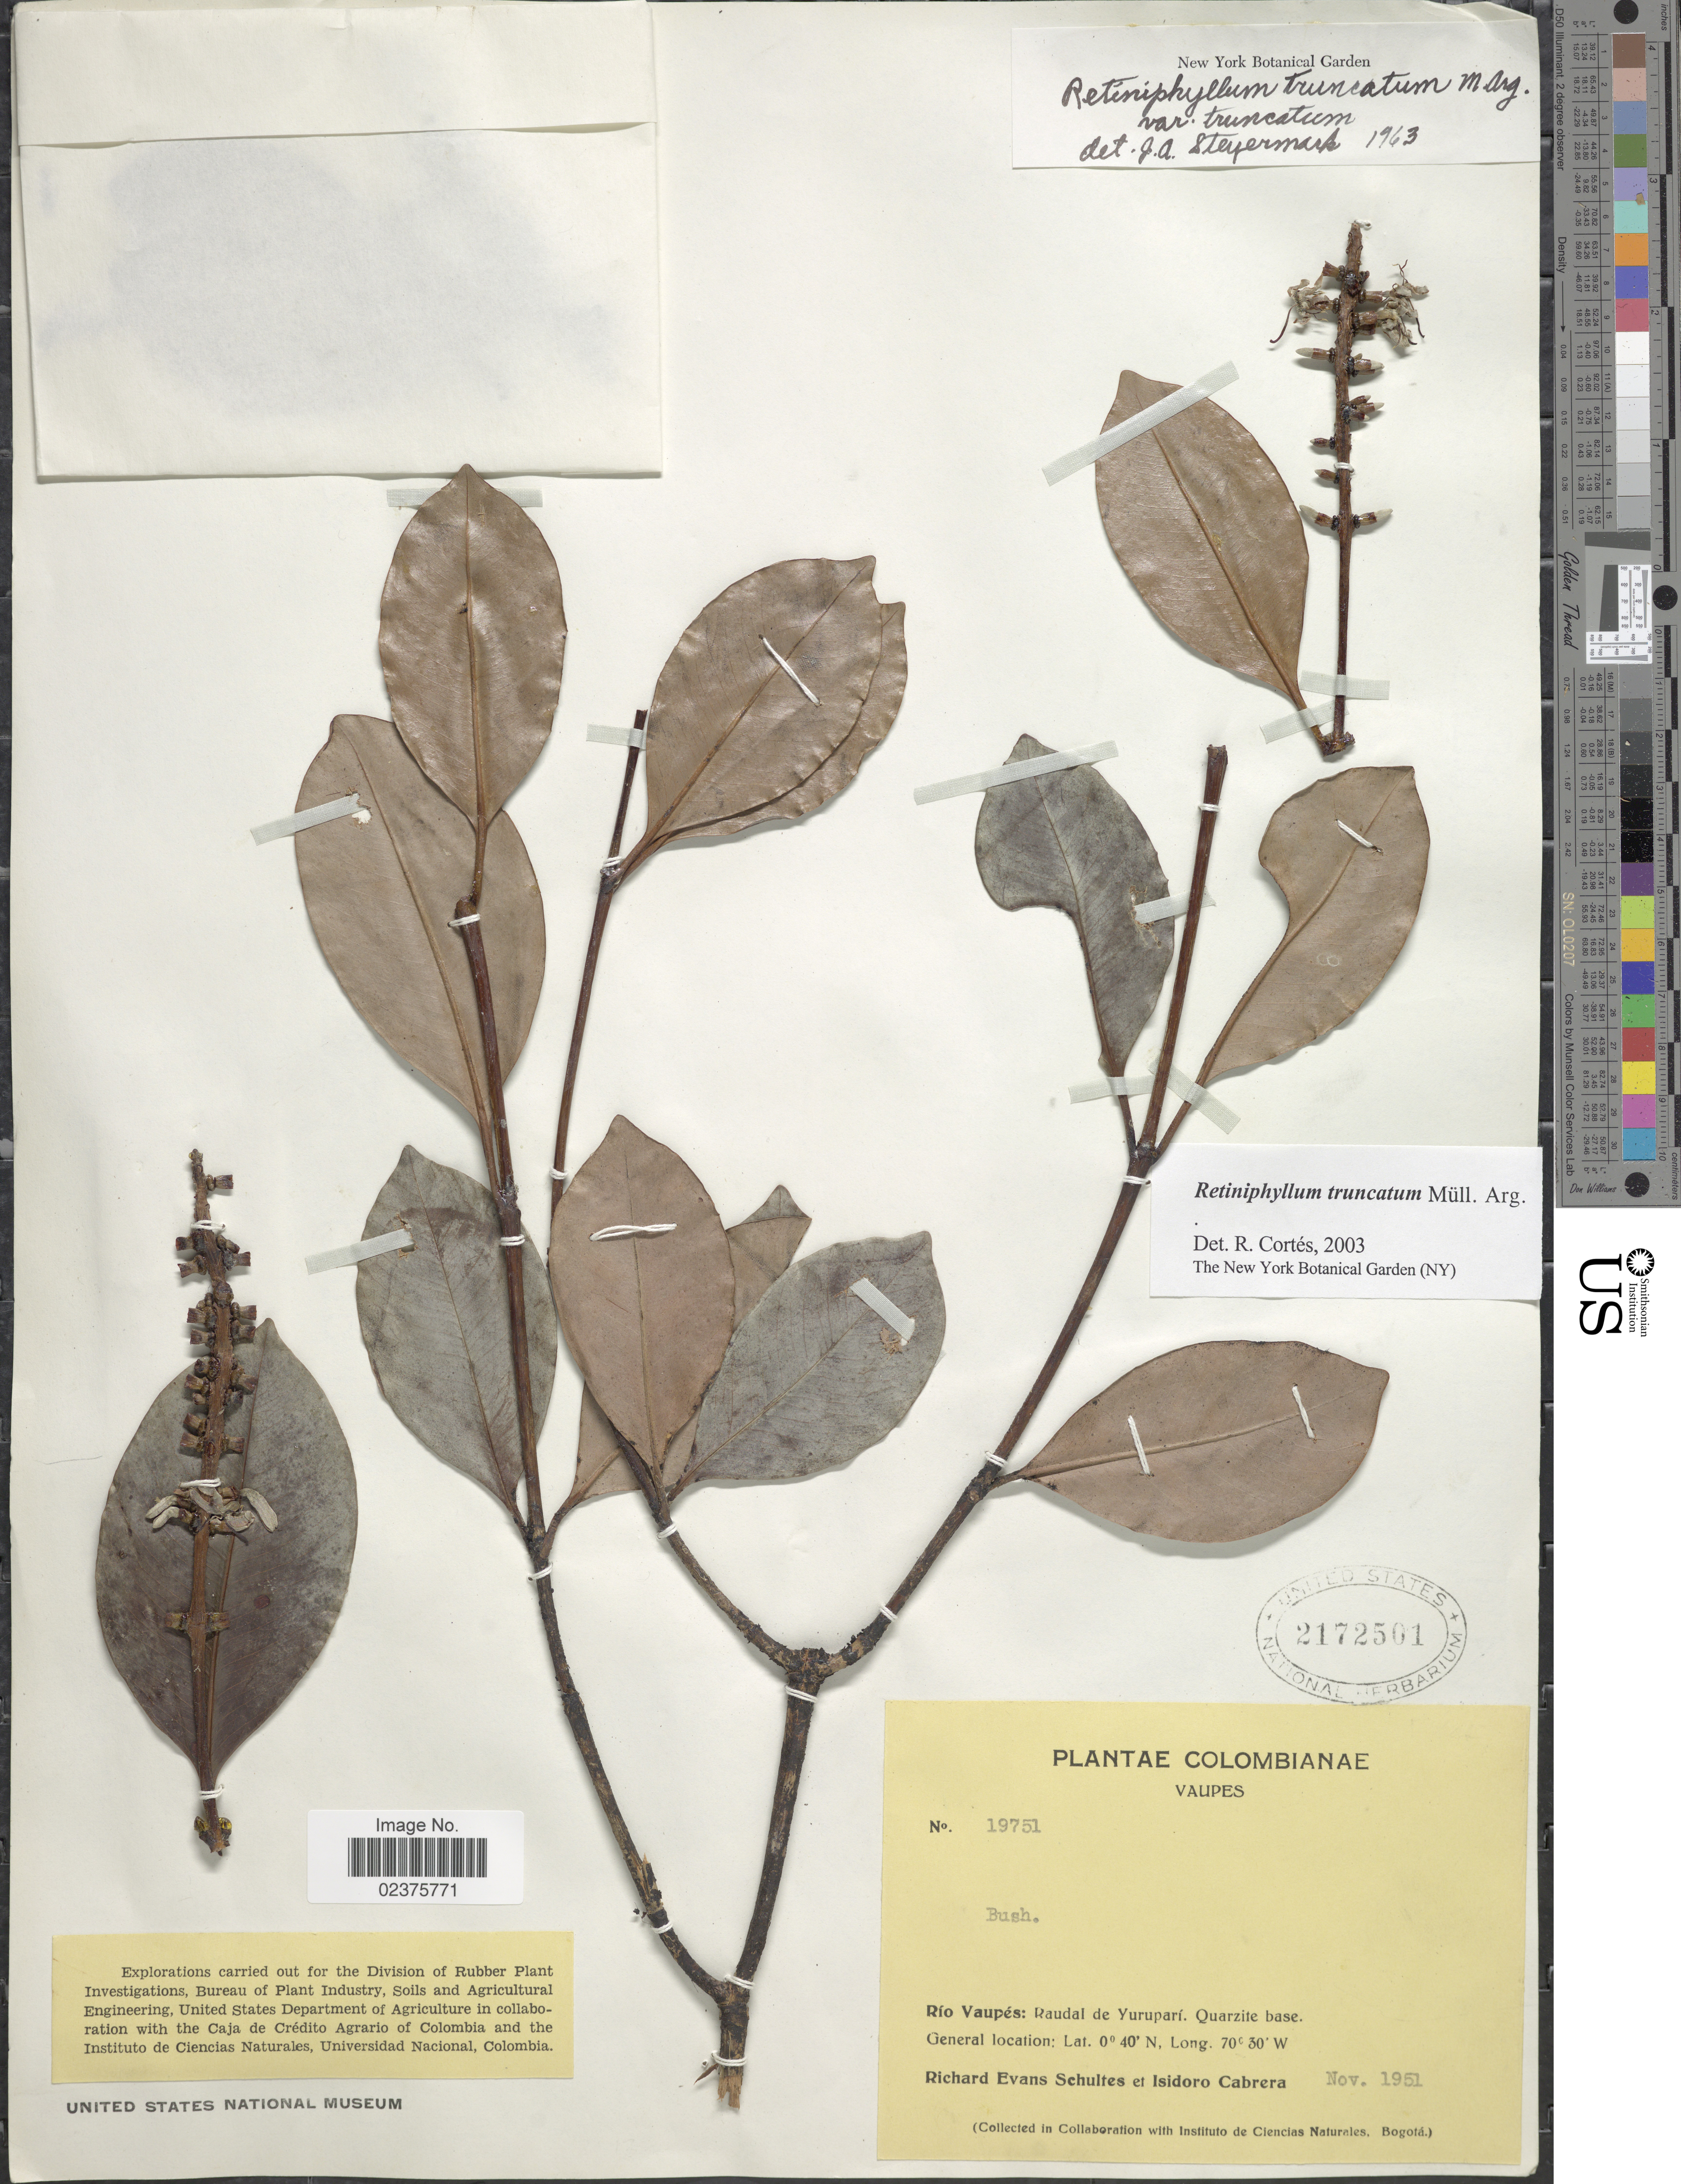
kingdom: Plantae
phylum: Tracheophyta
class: Magnoliopsida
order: Gentianales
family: Rubiaceae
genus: Retiniphyllum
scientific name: Retiniphyllum truncatum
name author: Müll. Arg.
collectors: R. E. Schultes & I. Cabrera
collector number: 19751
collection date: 1951-11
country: Colombia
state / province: Vaupés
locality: Rio Vaupes: Raudal de Yurupari, Quartzite base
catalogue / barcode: US 2172501